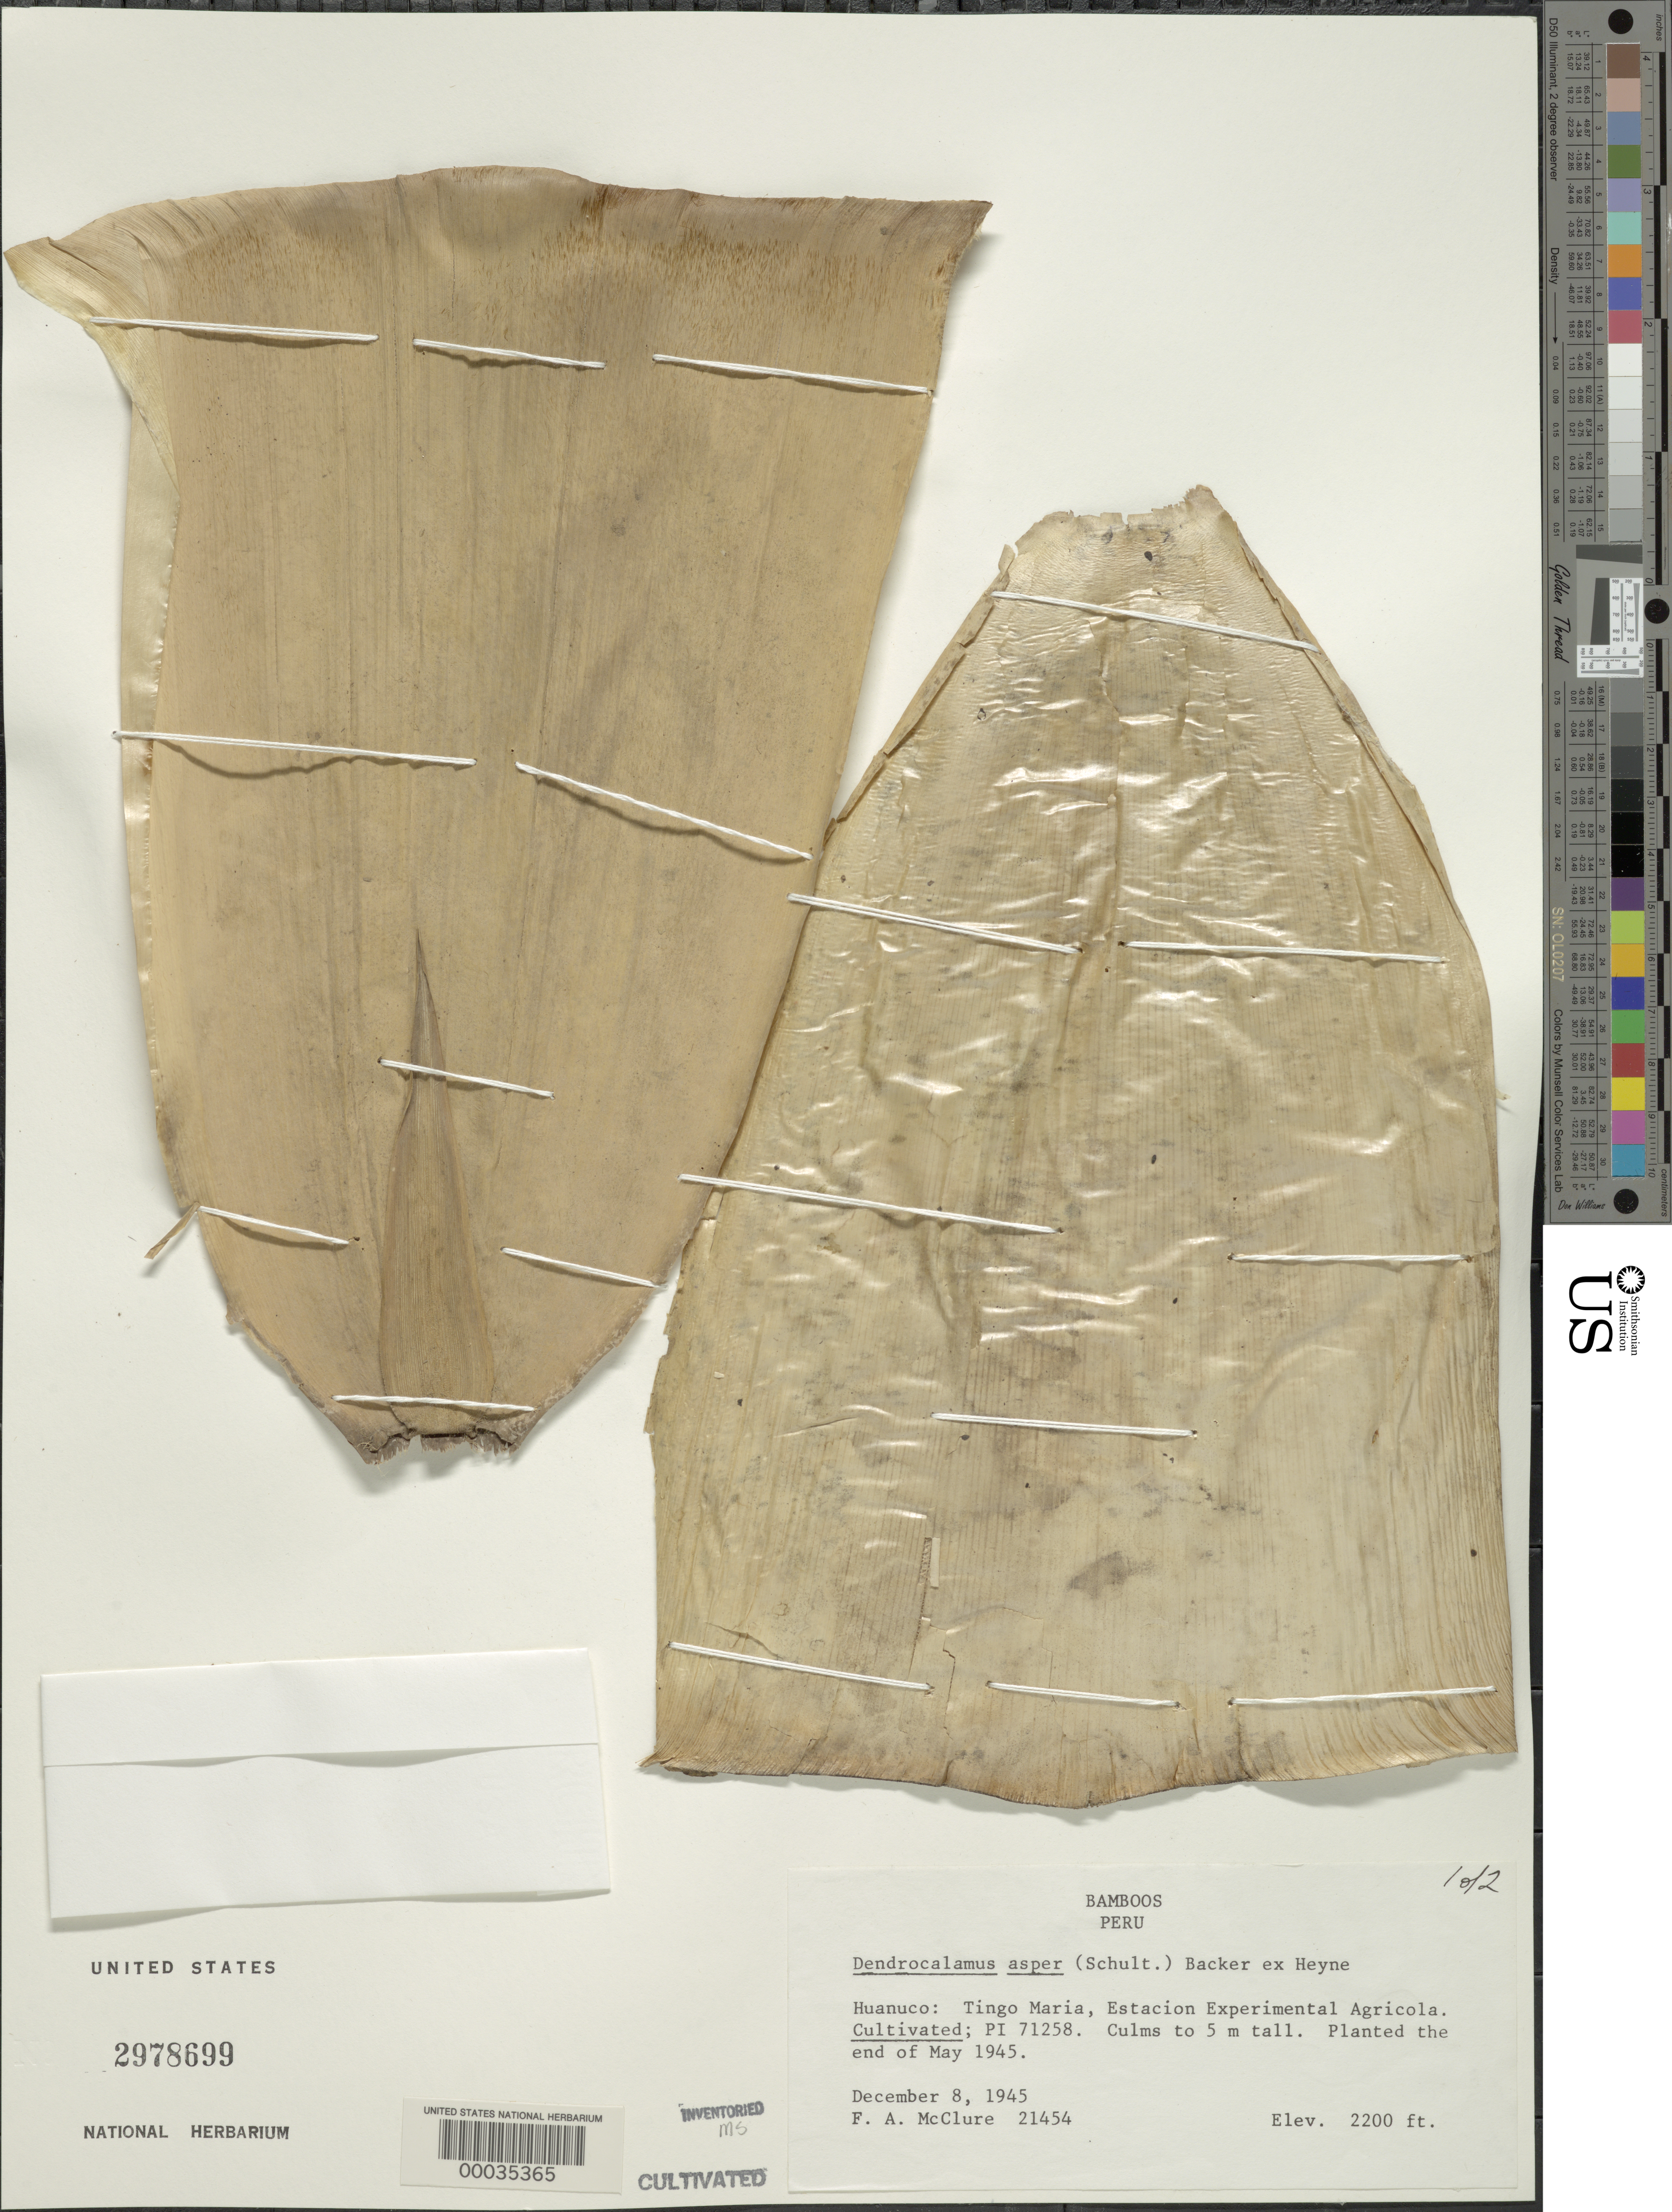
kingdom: Plantae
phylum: Tracheophyta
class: Liliopsida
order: Poales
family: Poaceae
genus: Dendrocalamus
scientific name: Dendrocalamus asper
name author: (Schult. & Schult. f.) Backer ex K. Heyne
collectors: F. A. McClure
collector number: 21454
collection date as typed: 08 Dec 1945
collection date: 1945-12-08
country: Peru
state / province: Huánuco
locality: Estación Experimental Agrícola Tingo María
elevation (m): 671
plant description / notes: P.I. 71258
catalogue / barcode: US 2978699